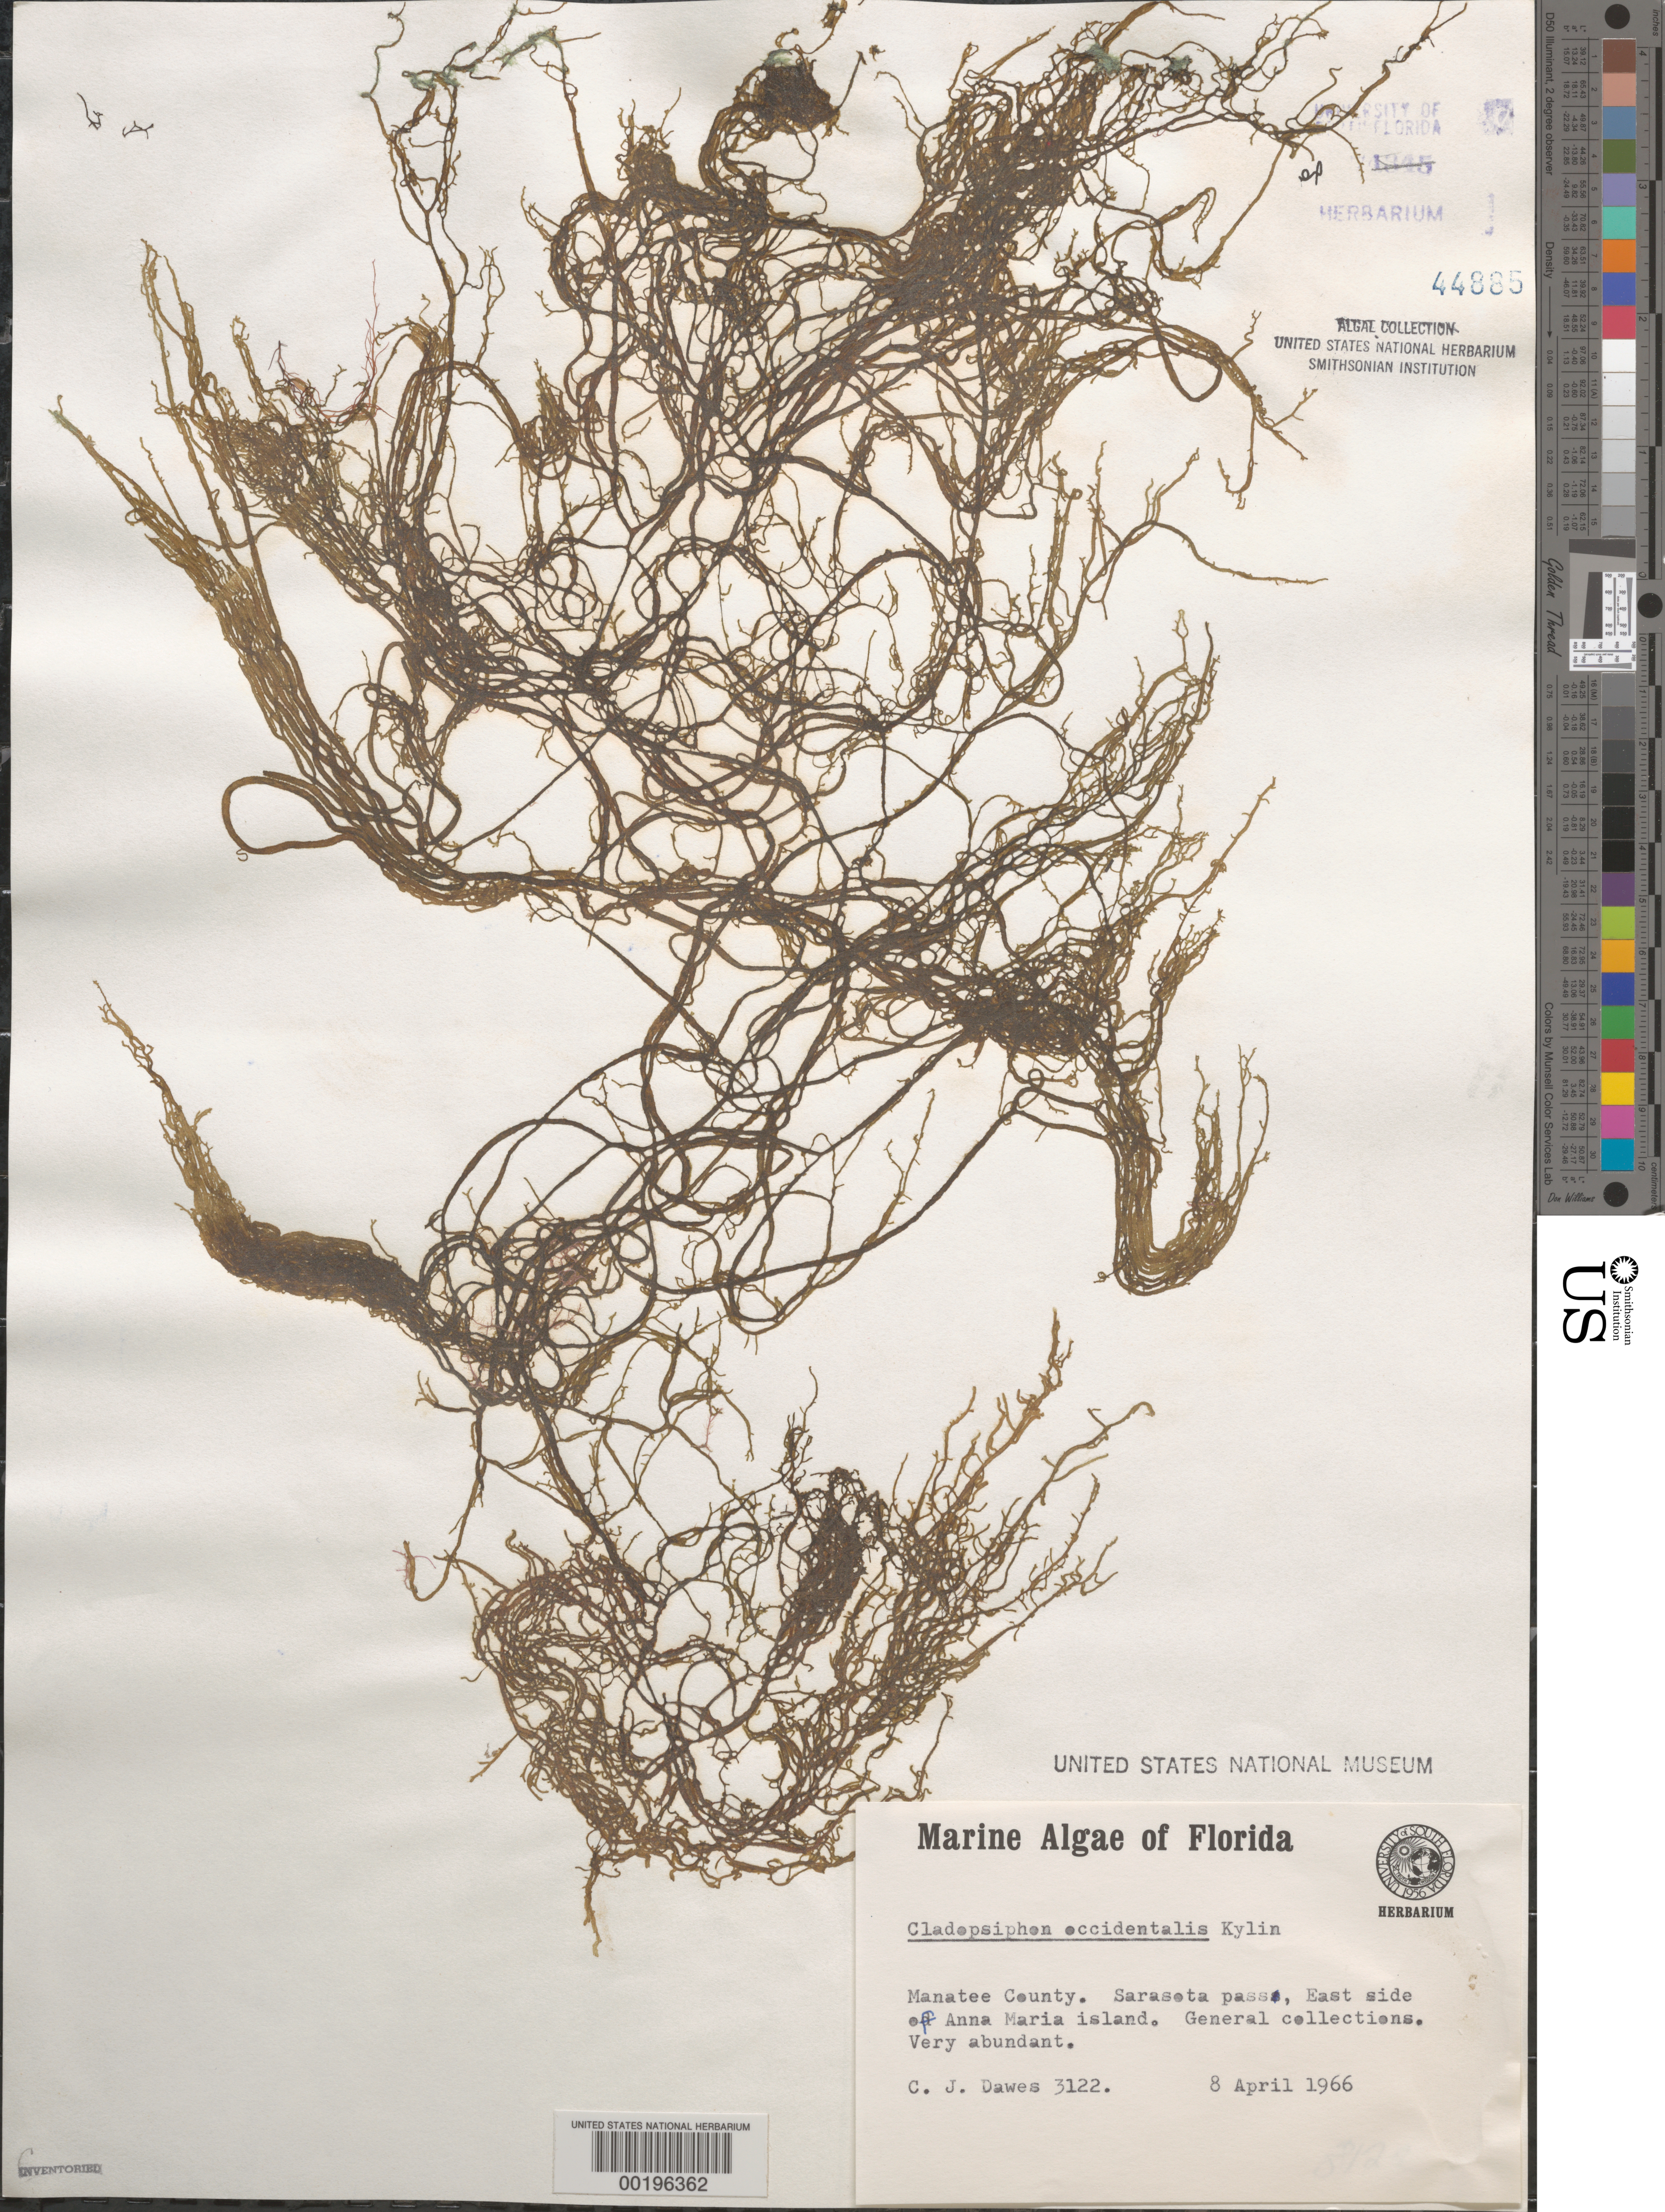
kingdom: Chromista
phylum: Ochrophyta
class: Phaeophyceae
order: Ectocarpales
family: Chordariaceae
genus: Cladosiphon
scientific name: Cladosiphon occidentalis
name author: Kylin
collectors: C. Dawes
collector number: Cjd 3122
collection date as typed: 08 Apr 1966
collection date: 1966-04-08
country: United States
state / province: Florida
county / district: Manatee County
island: Anna Maria Island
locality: Sarasota Pass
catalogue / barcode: US 44885